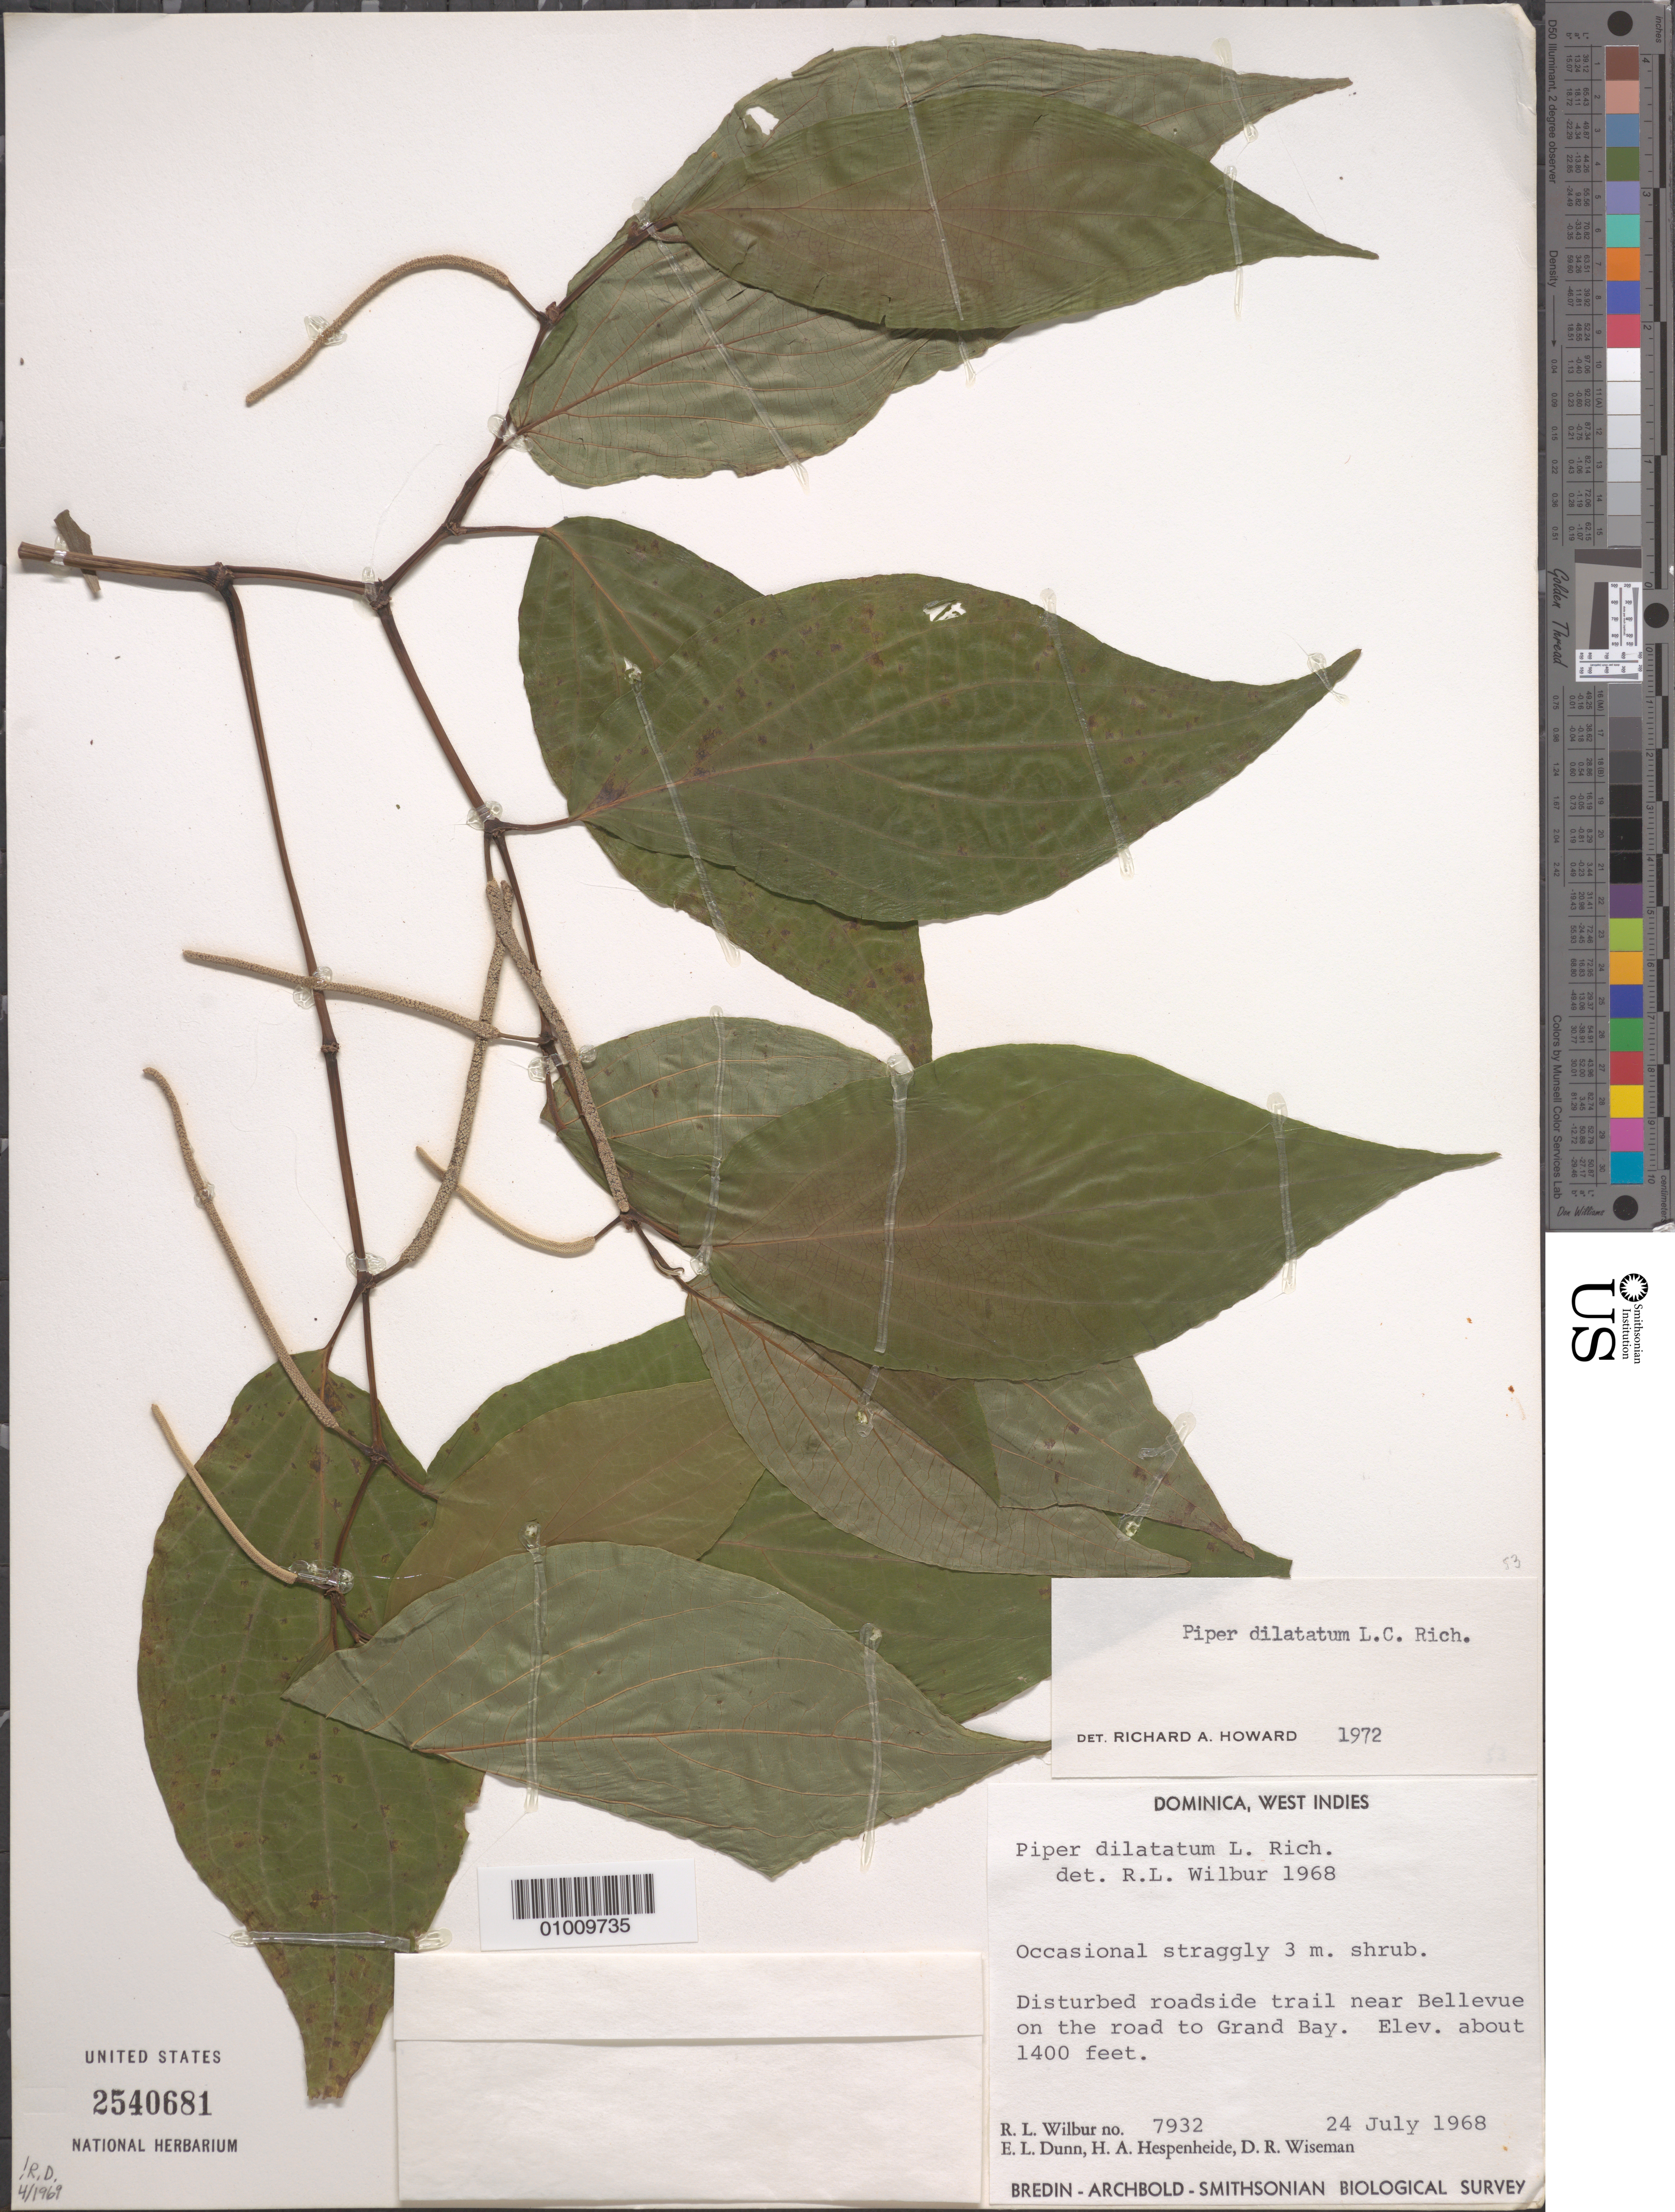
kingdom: Plantae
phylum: Tracheophyta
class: Magnoliopsida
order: Piperales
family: Piperaceae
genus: Piper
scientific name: Piper dilatatum var. dilatatum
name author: Rich.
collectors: R. L. Wilbur, E. Dunn, E. Hespenheide & D. R. Wiseman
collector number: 7932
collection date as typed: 24 Jul 1968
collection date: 1968-07-24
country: Dominica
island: Dominica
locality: Disturbed roadside trail near Bellevue on the road next to Grand Bay.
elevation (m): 427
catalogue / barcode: US 2540681